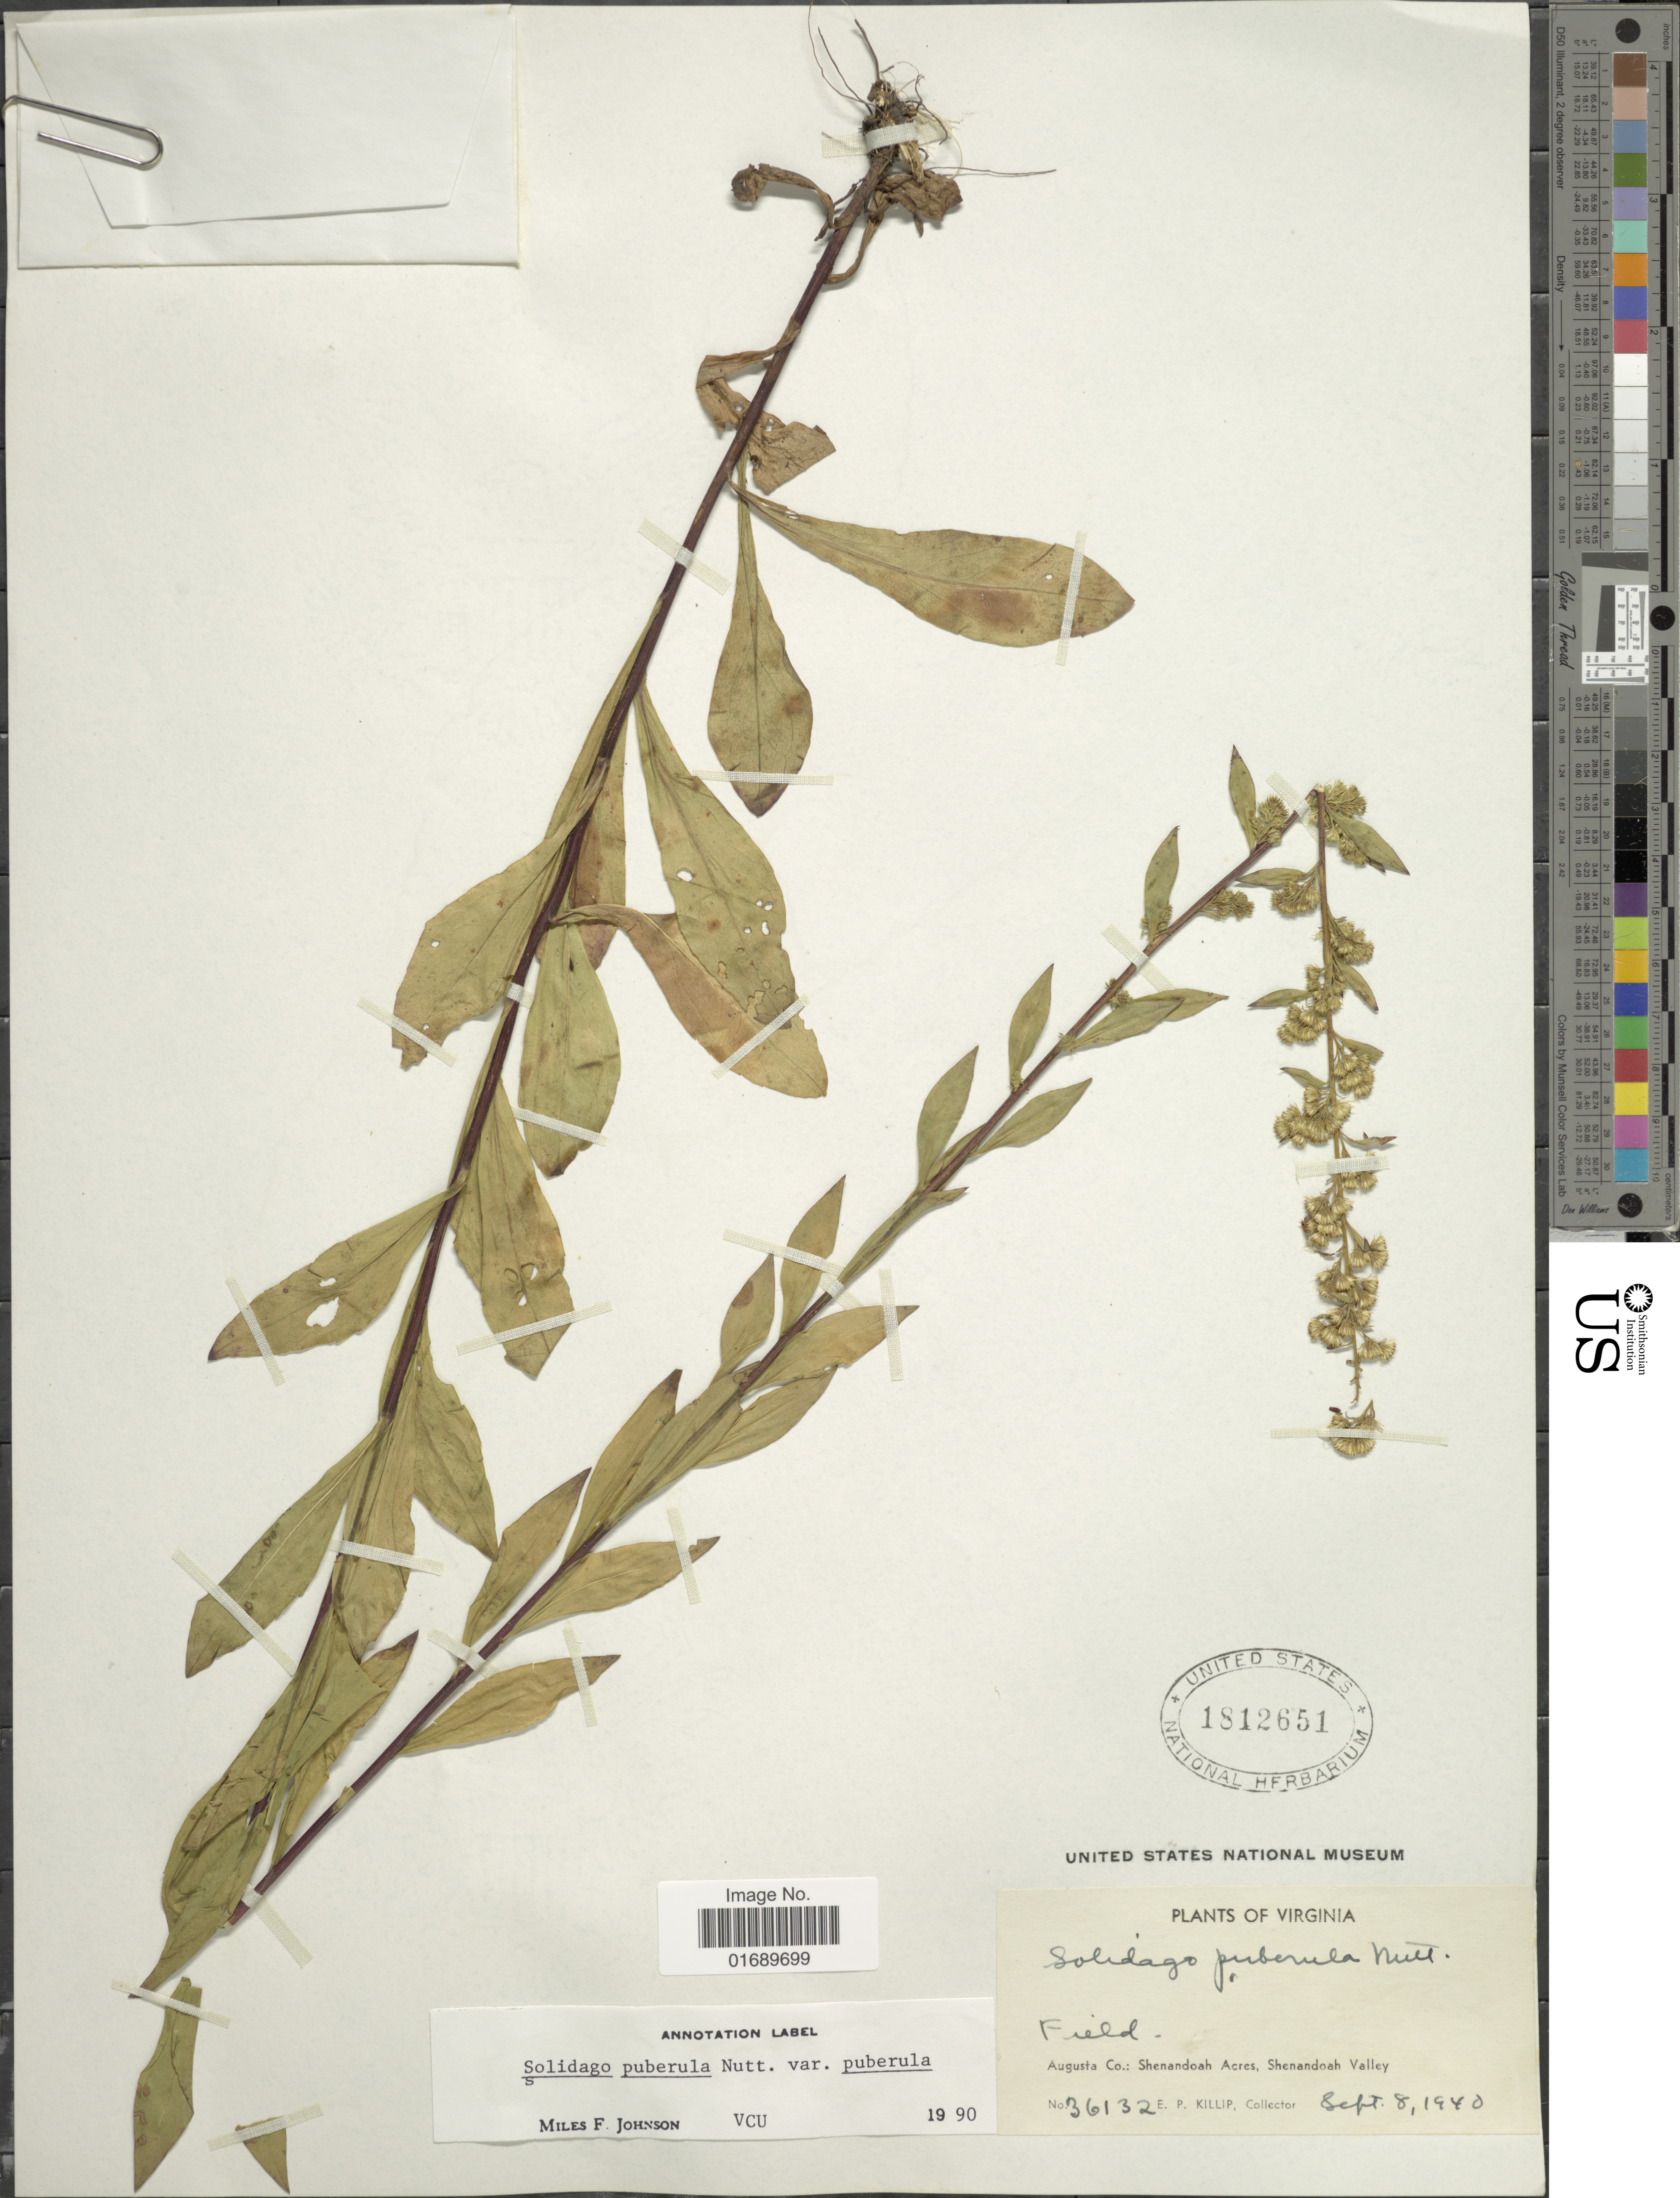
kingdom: Plantae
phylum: Tracheophyta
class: Magnoliopsida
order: Asterales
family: Asteraceae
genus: Solidago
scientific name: Solidago puberula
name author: Nutt.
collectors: E. P. Killip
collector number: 36132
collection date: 1940-09-08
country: United States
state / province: Virginia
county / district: Augusta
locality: Field, Shenandoah Acres, Shenandoah Valley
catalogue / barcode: US 1812651